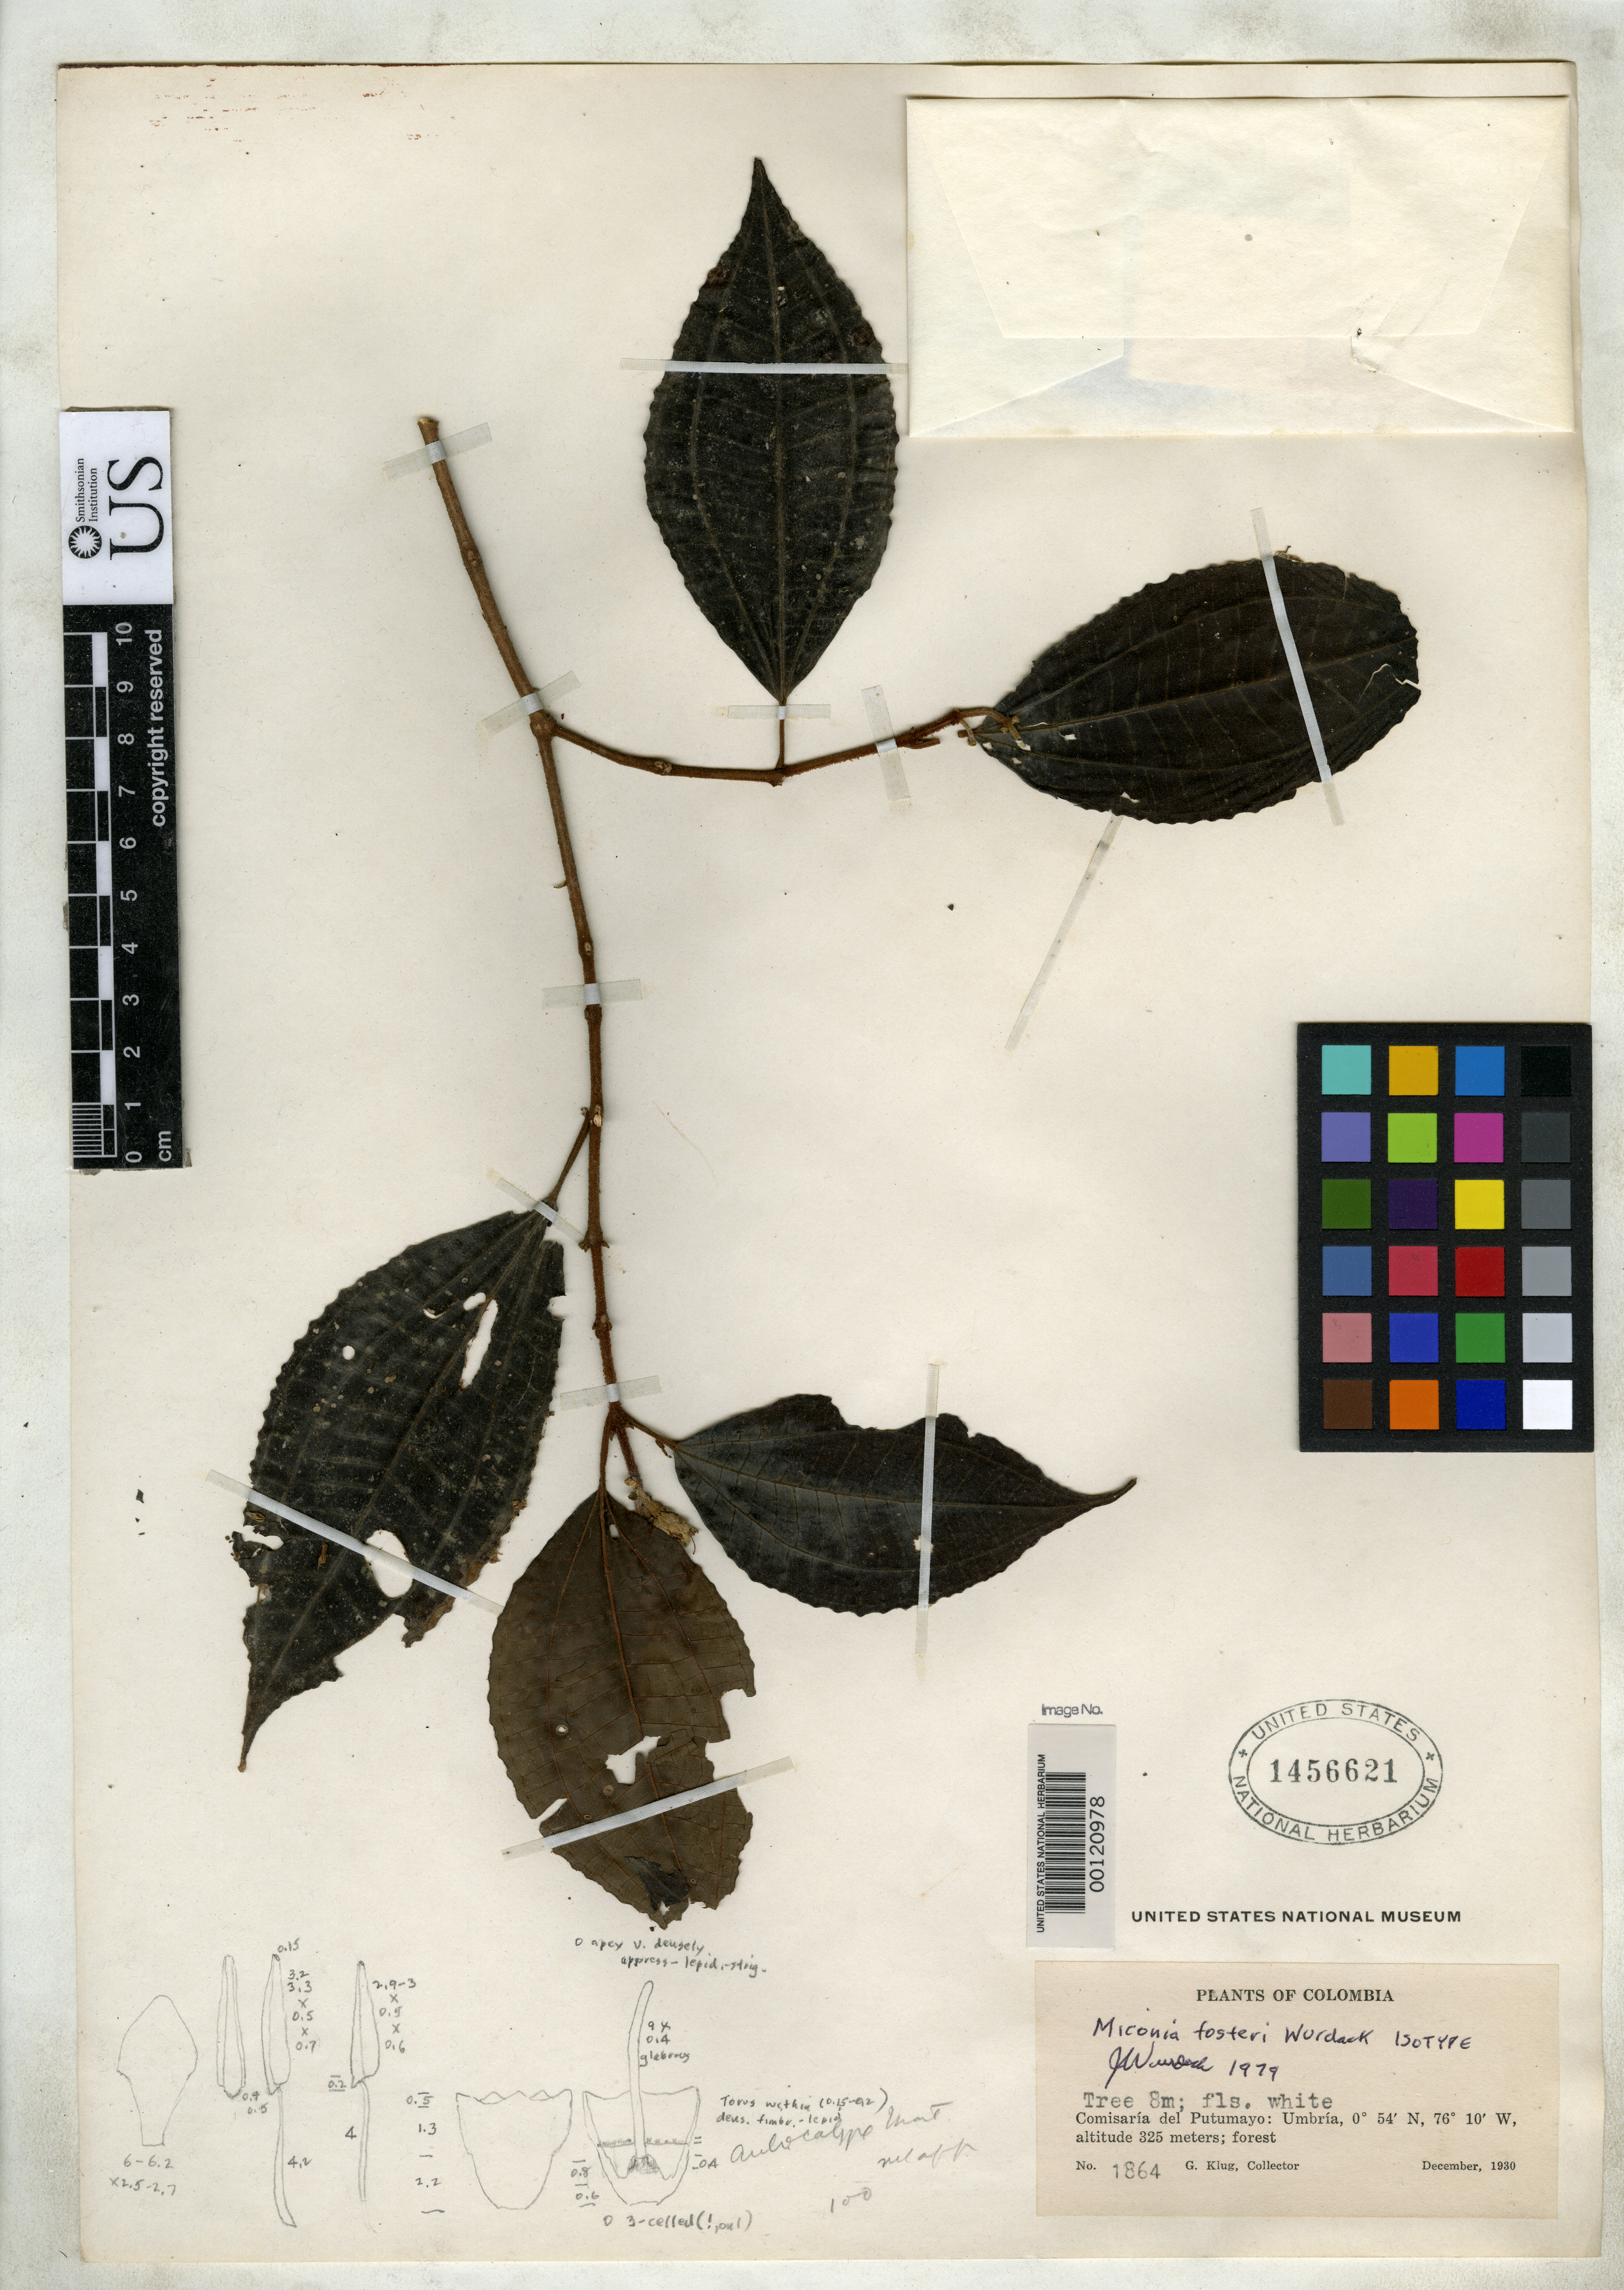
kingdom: Plantae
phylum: Tracheophyta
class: Magnoliopsida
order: Myrtales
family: Melastomataceae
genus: Miconia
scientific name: Miconia fosteri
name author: Wurdack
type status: Isotype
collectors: G. Klug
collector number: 1864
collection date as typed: Dec 1930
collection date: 1930-12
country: Colombia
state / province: Putumayo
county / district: Putumayo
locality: Umbria.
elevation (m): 325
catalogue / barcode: US 1456621